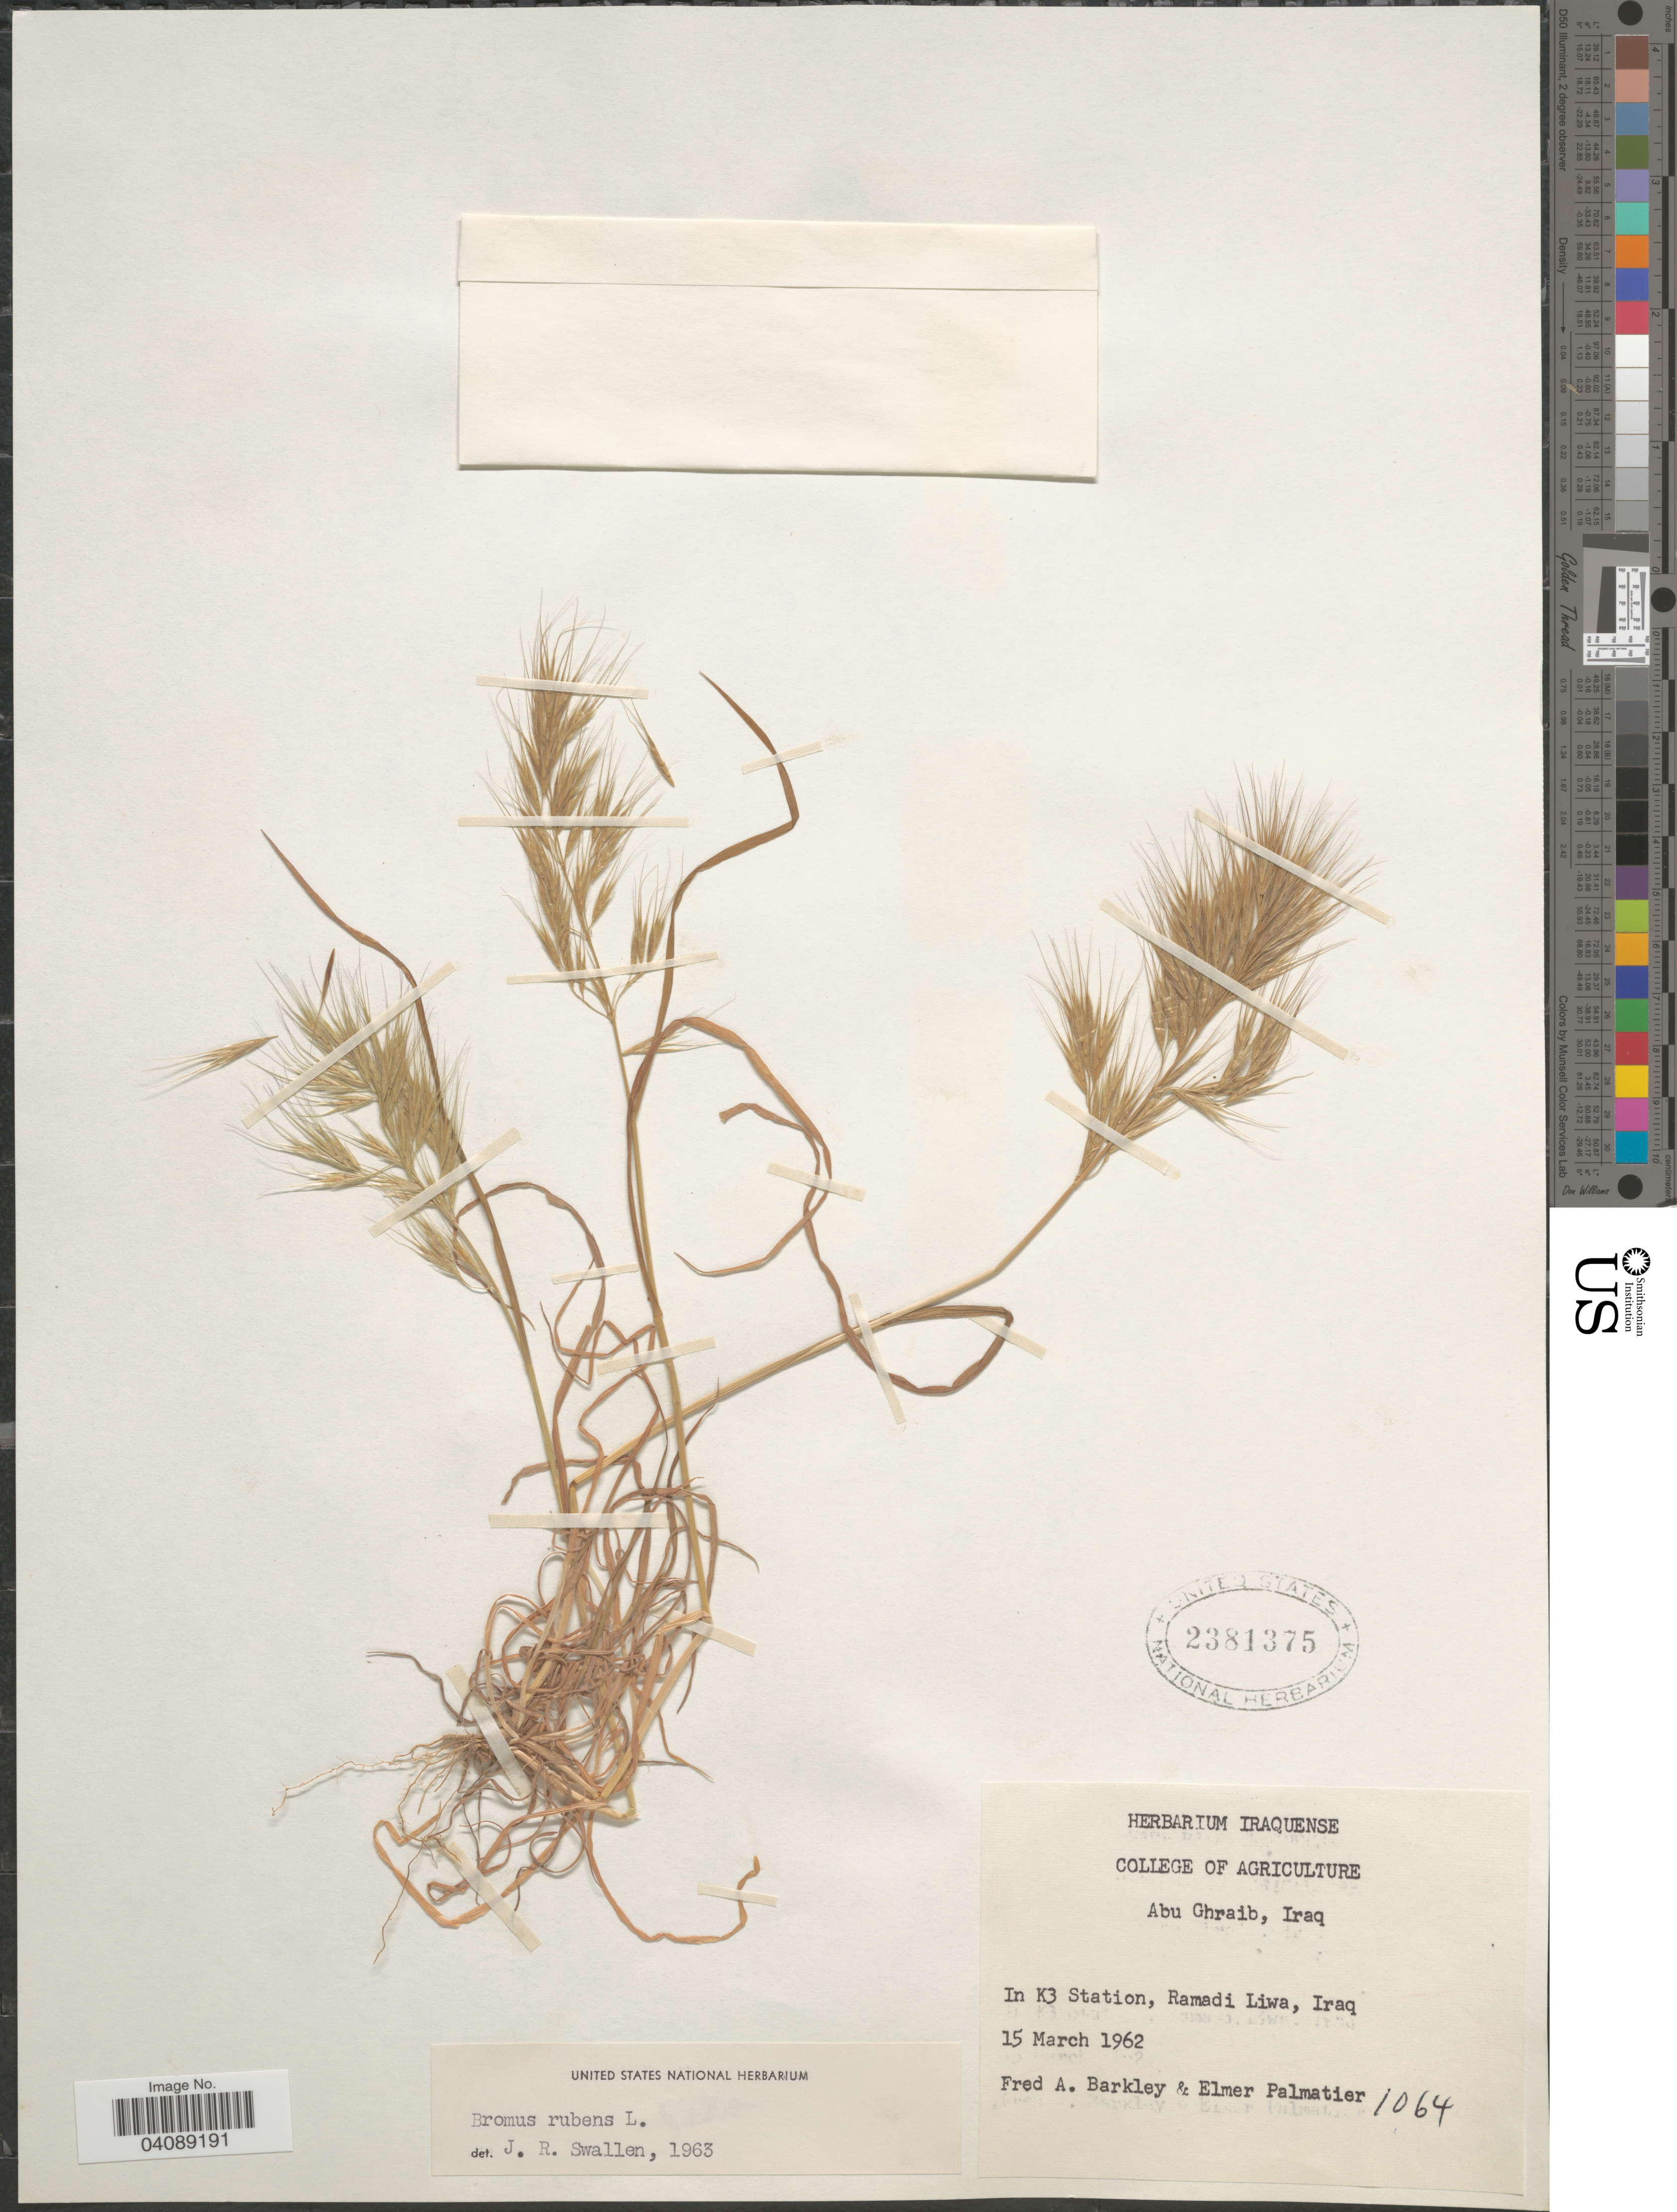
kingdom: Plantae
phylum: Tracheophyta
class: Liliopsida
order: Poales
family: Poaceae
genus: Bromus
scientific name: Bromus rubens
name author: L.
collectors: F. A. Barkley & E. Palmatier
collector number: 1064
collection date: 1962-03-15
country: Iraq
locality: Abu Ghraib. In K3 Station, Ramadi Liwa.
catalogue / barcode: US 2381375